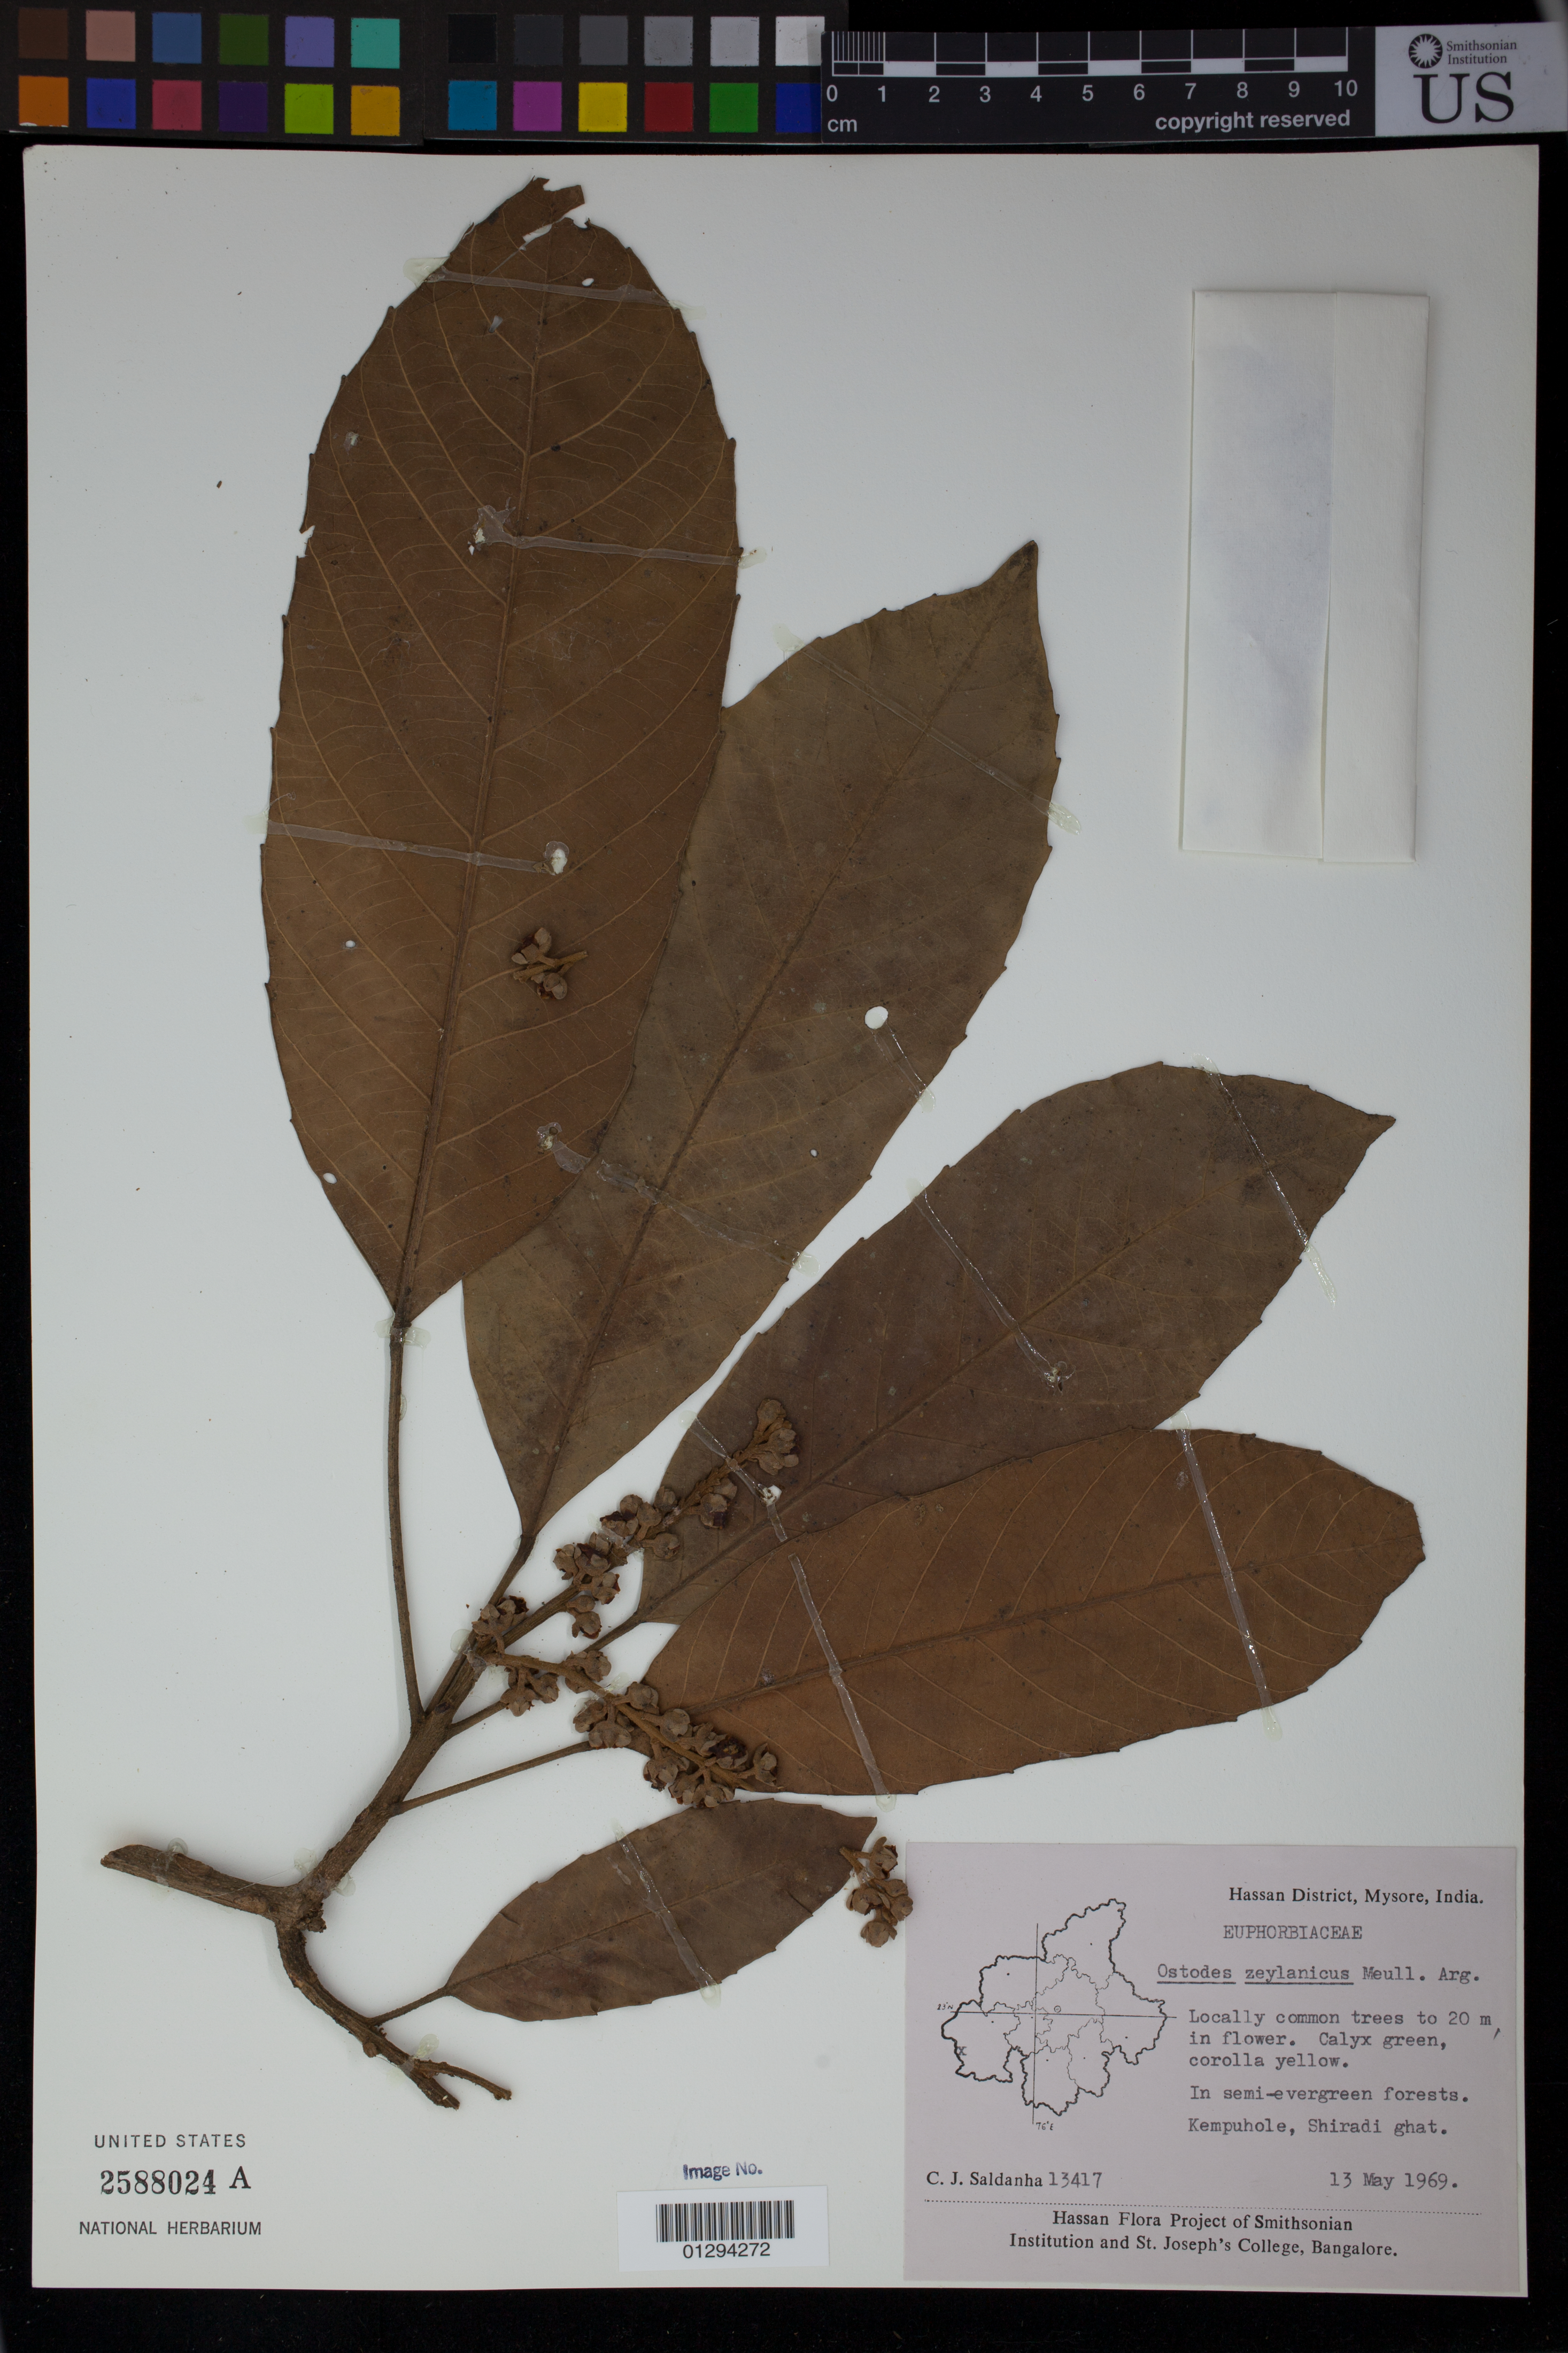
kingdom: Plantae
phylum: Tracheophyta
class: Magnoliopsida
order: Malpighiales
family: Euphorbiaceae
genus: Fahrenheitia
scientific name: Fahrenheitia zeylanica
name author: (Thwaites) Airy Shaw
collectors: C. J. Saldanha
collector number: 13417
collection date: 1969-05-13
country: India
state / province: Karnataka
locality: Kempuhole, Shiradi ghat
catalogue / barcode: US 2588024A